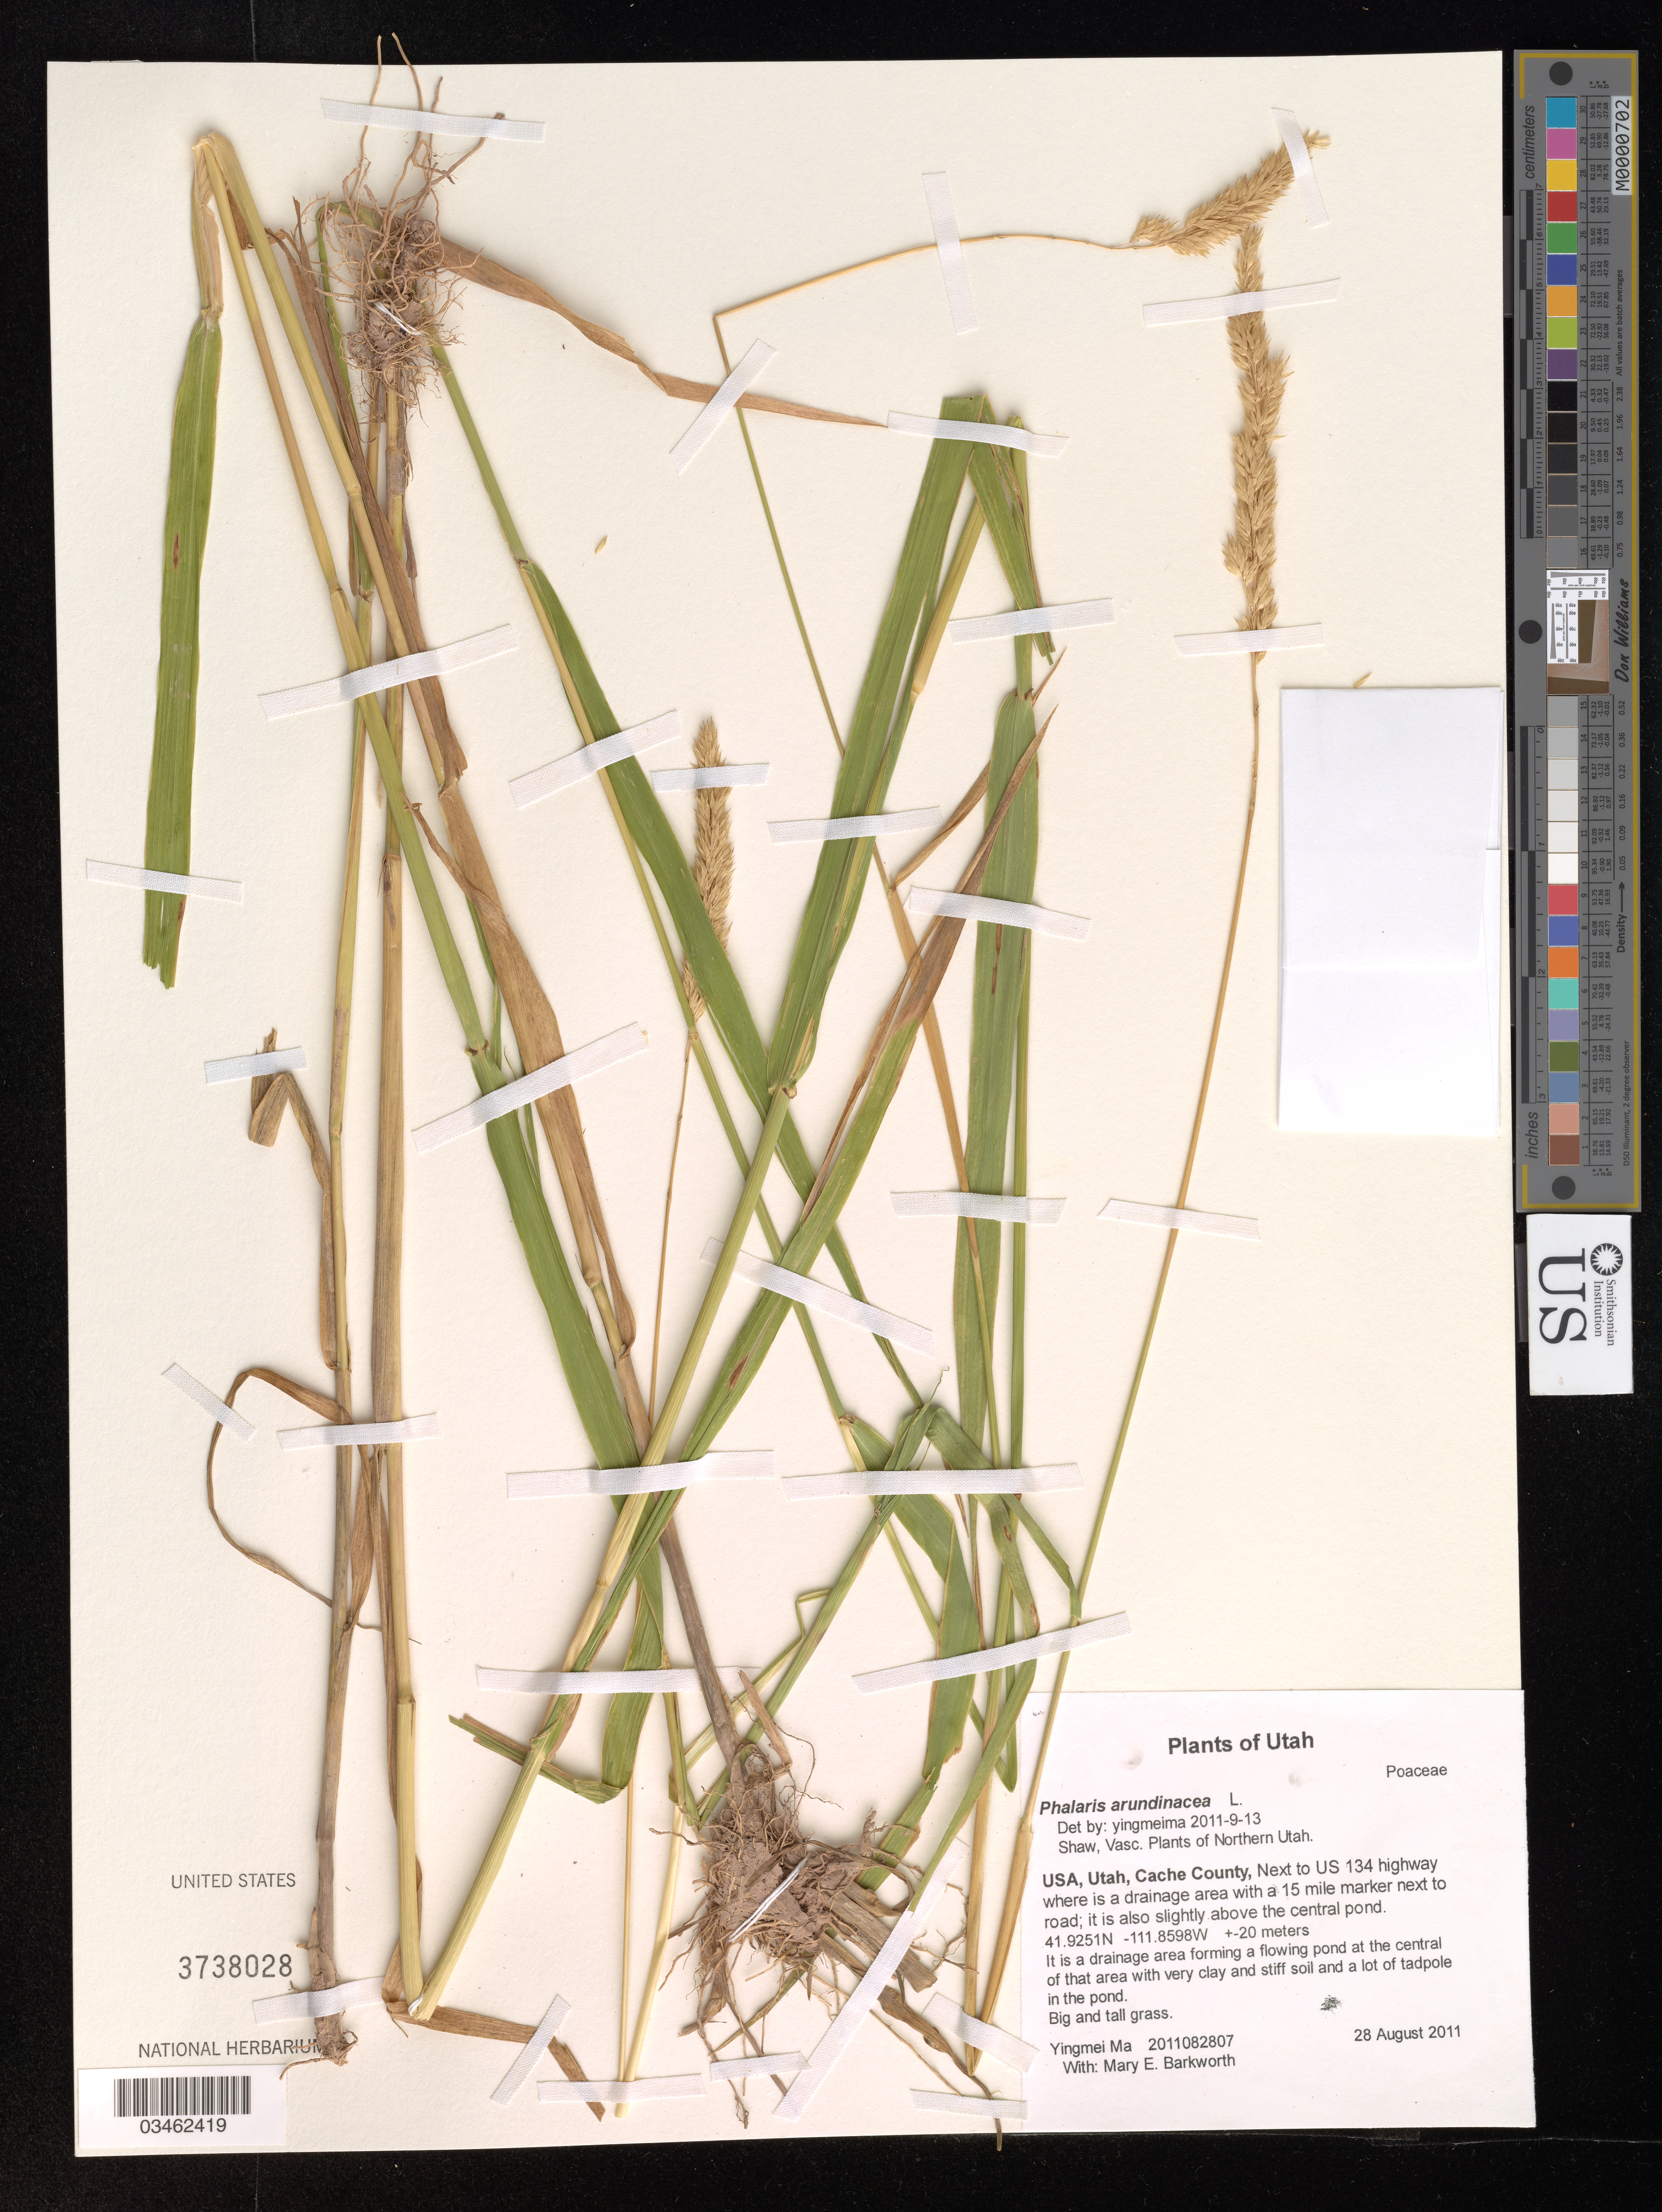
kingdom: Plantae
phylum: Tracheophyta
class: Liliopsida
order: Poales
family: Poaceae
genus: Phalaris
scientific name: Phalaris arundinacea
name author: L.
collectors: Y. Ma & M. E. Barkworth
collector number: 2011082807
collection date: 2011-08-28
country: United States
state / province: Utah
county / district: Cache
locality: Cache County, Next to US 134 highway where is a drainage area with a 15 mile marker next to road; it is also slightly above the central pond.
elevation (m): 20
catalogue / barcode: US 3738028